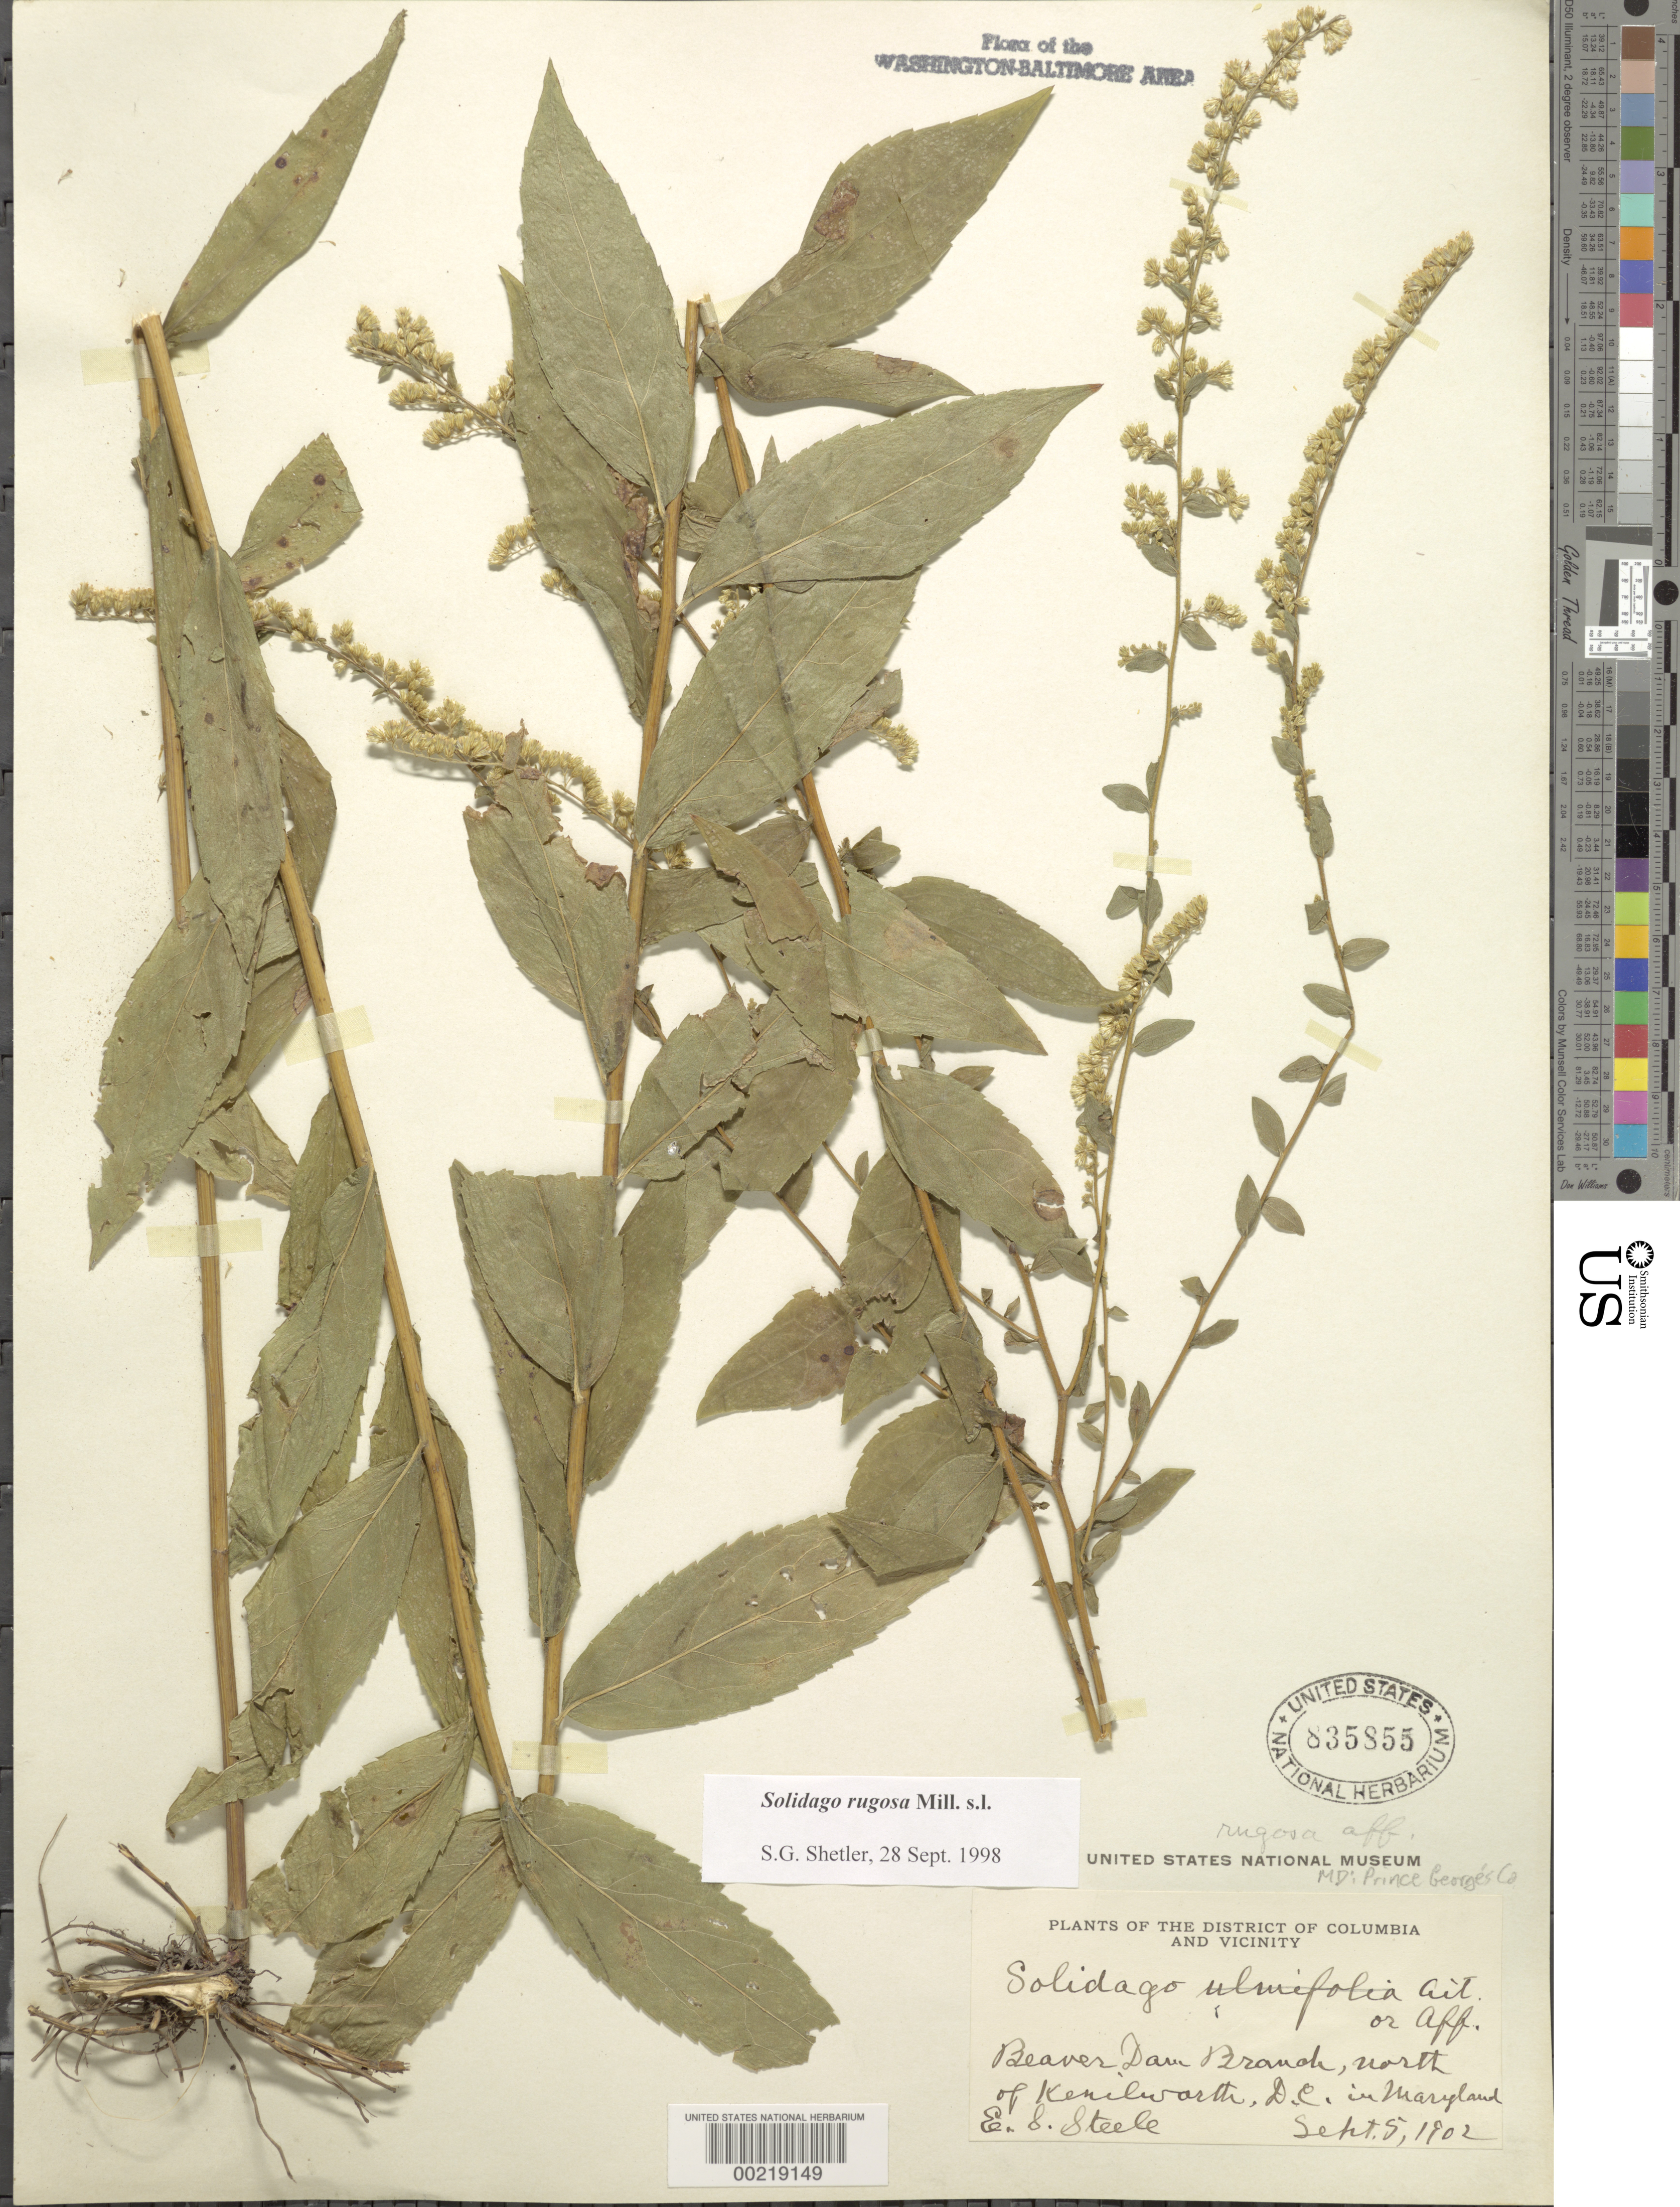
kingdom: Plantae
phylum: Tracheophyta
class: Magnoliopsida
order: Asterales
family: Asteraceae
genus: Solidago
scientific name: Solidago rugosa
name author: Mill.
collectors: E. Steele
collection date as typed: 05 Sep 1902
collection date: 1902-09-05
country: United States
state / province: Maryland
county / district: Prince George's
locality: Beaver Dam Branch north of Kenilworth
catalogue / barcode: US 835855